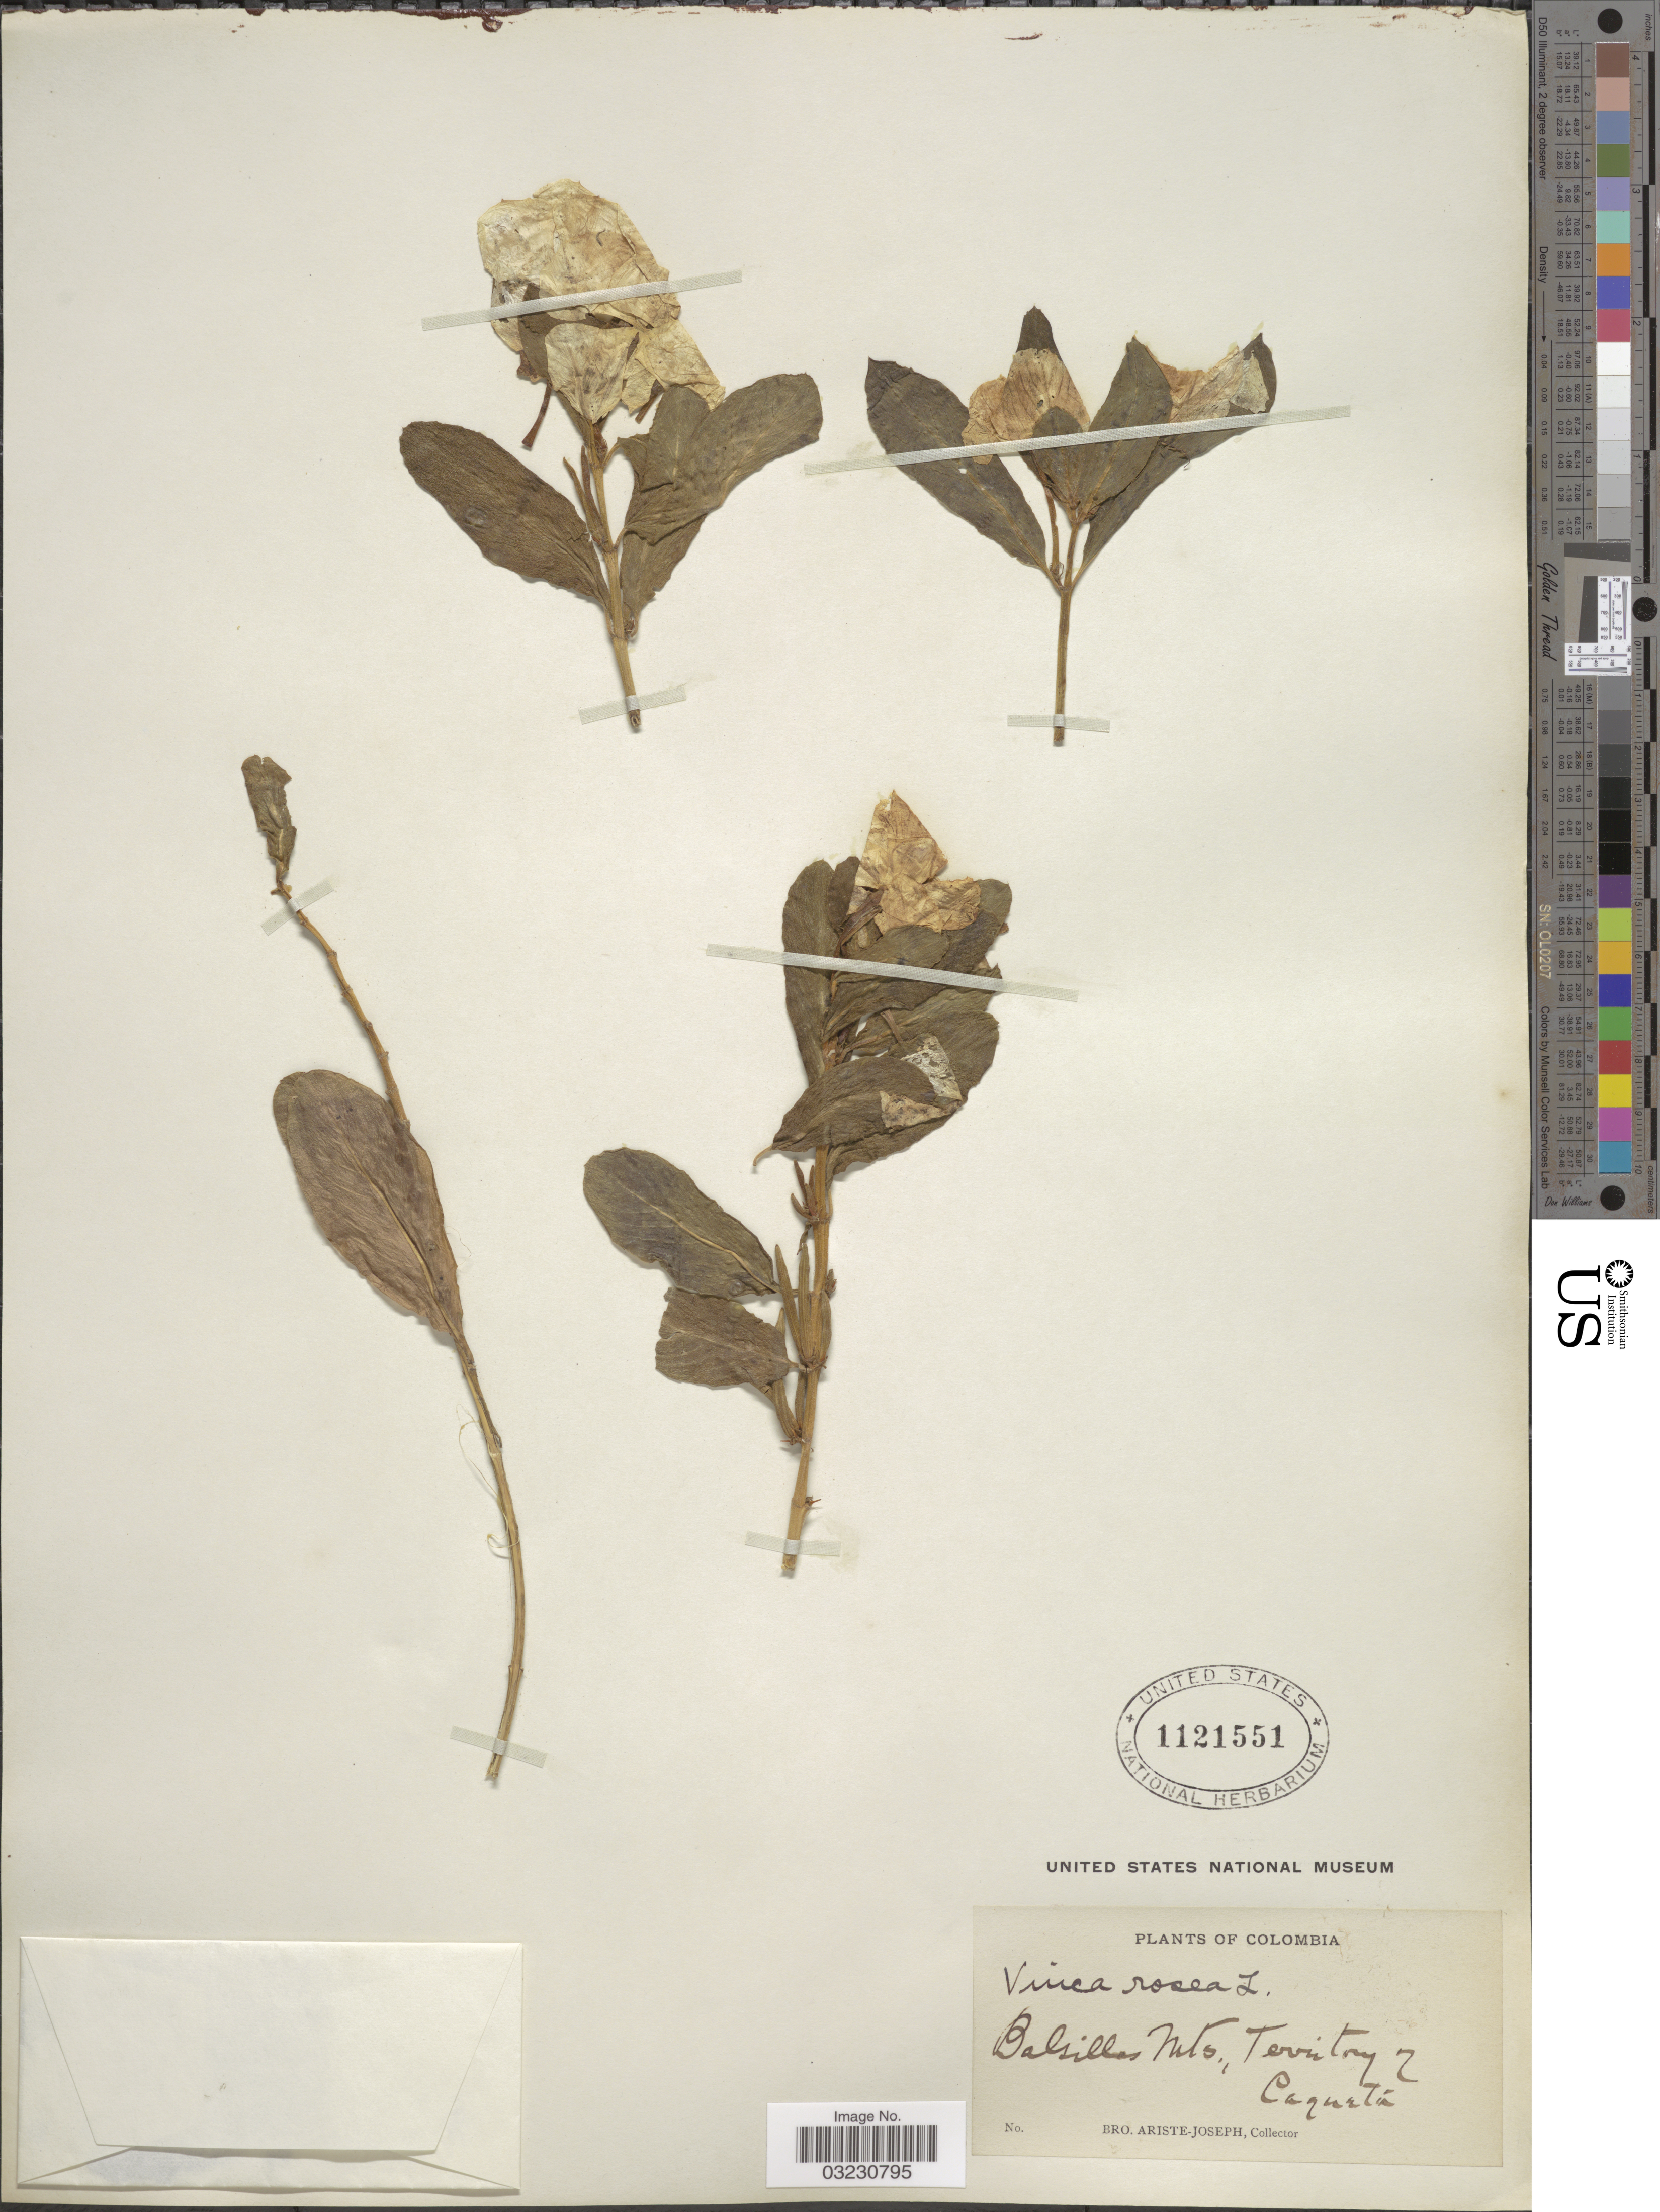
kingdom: Plantae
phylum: Tracheophyta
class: Magnoliopsida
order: Gentianales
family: Apocynaceae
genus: Catharanthus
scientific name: Catharanthus roseus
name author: (L.) G. Don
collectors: Bro. Ariste-Joseph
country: Colombia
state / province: Caquetá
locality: Balsillas Mts.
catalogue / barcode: US 1121551